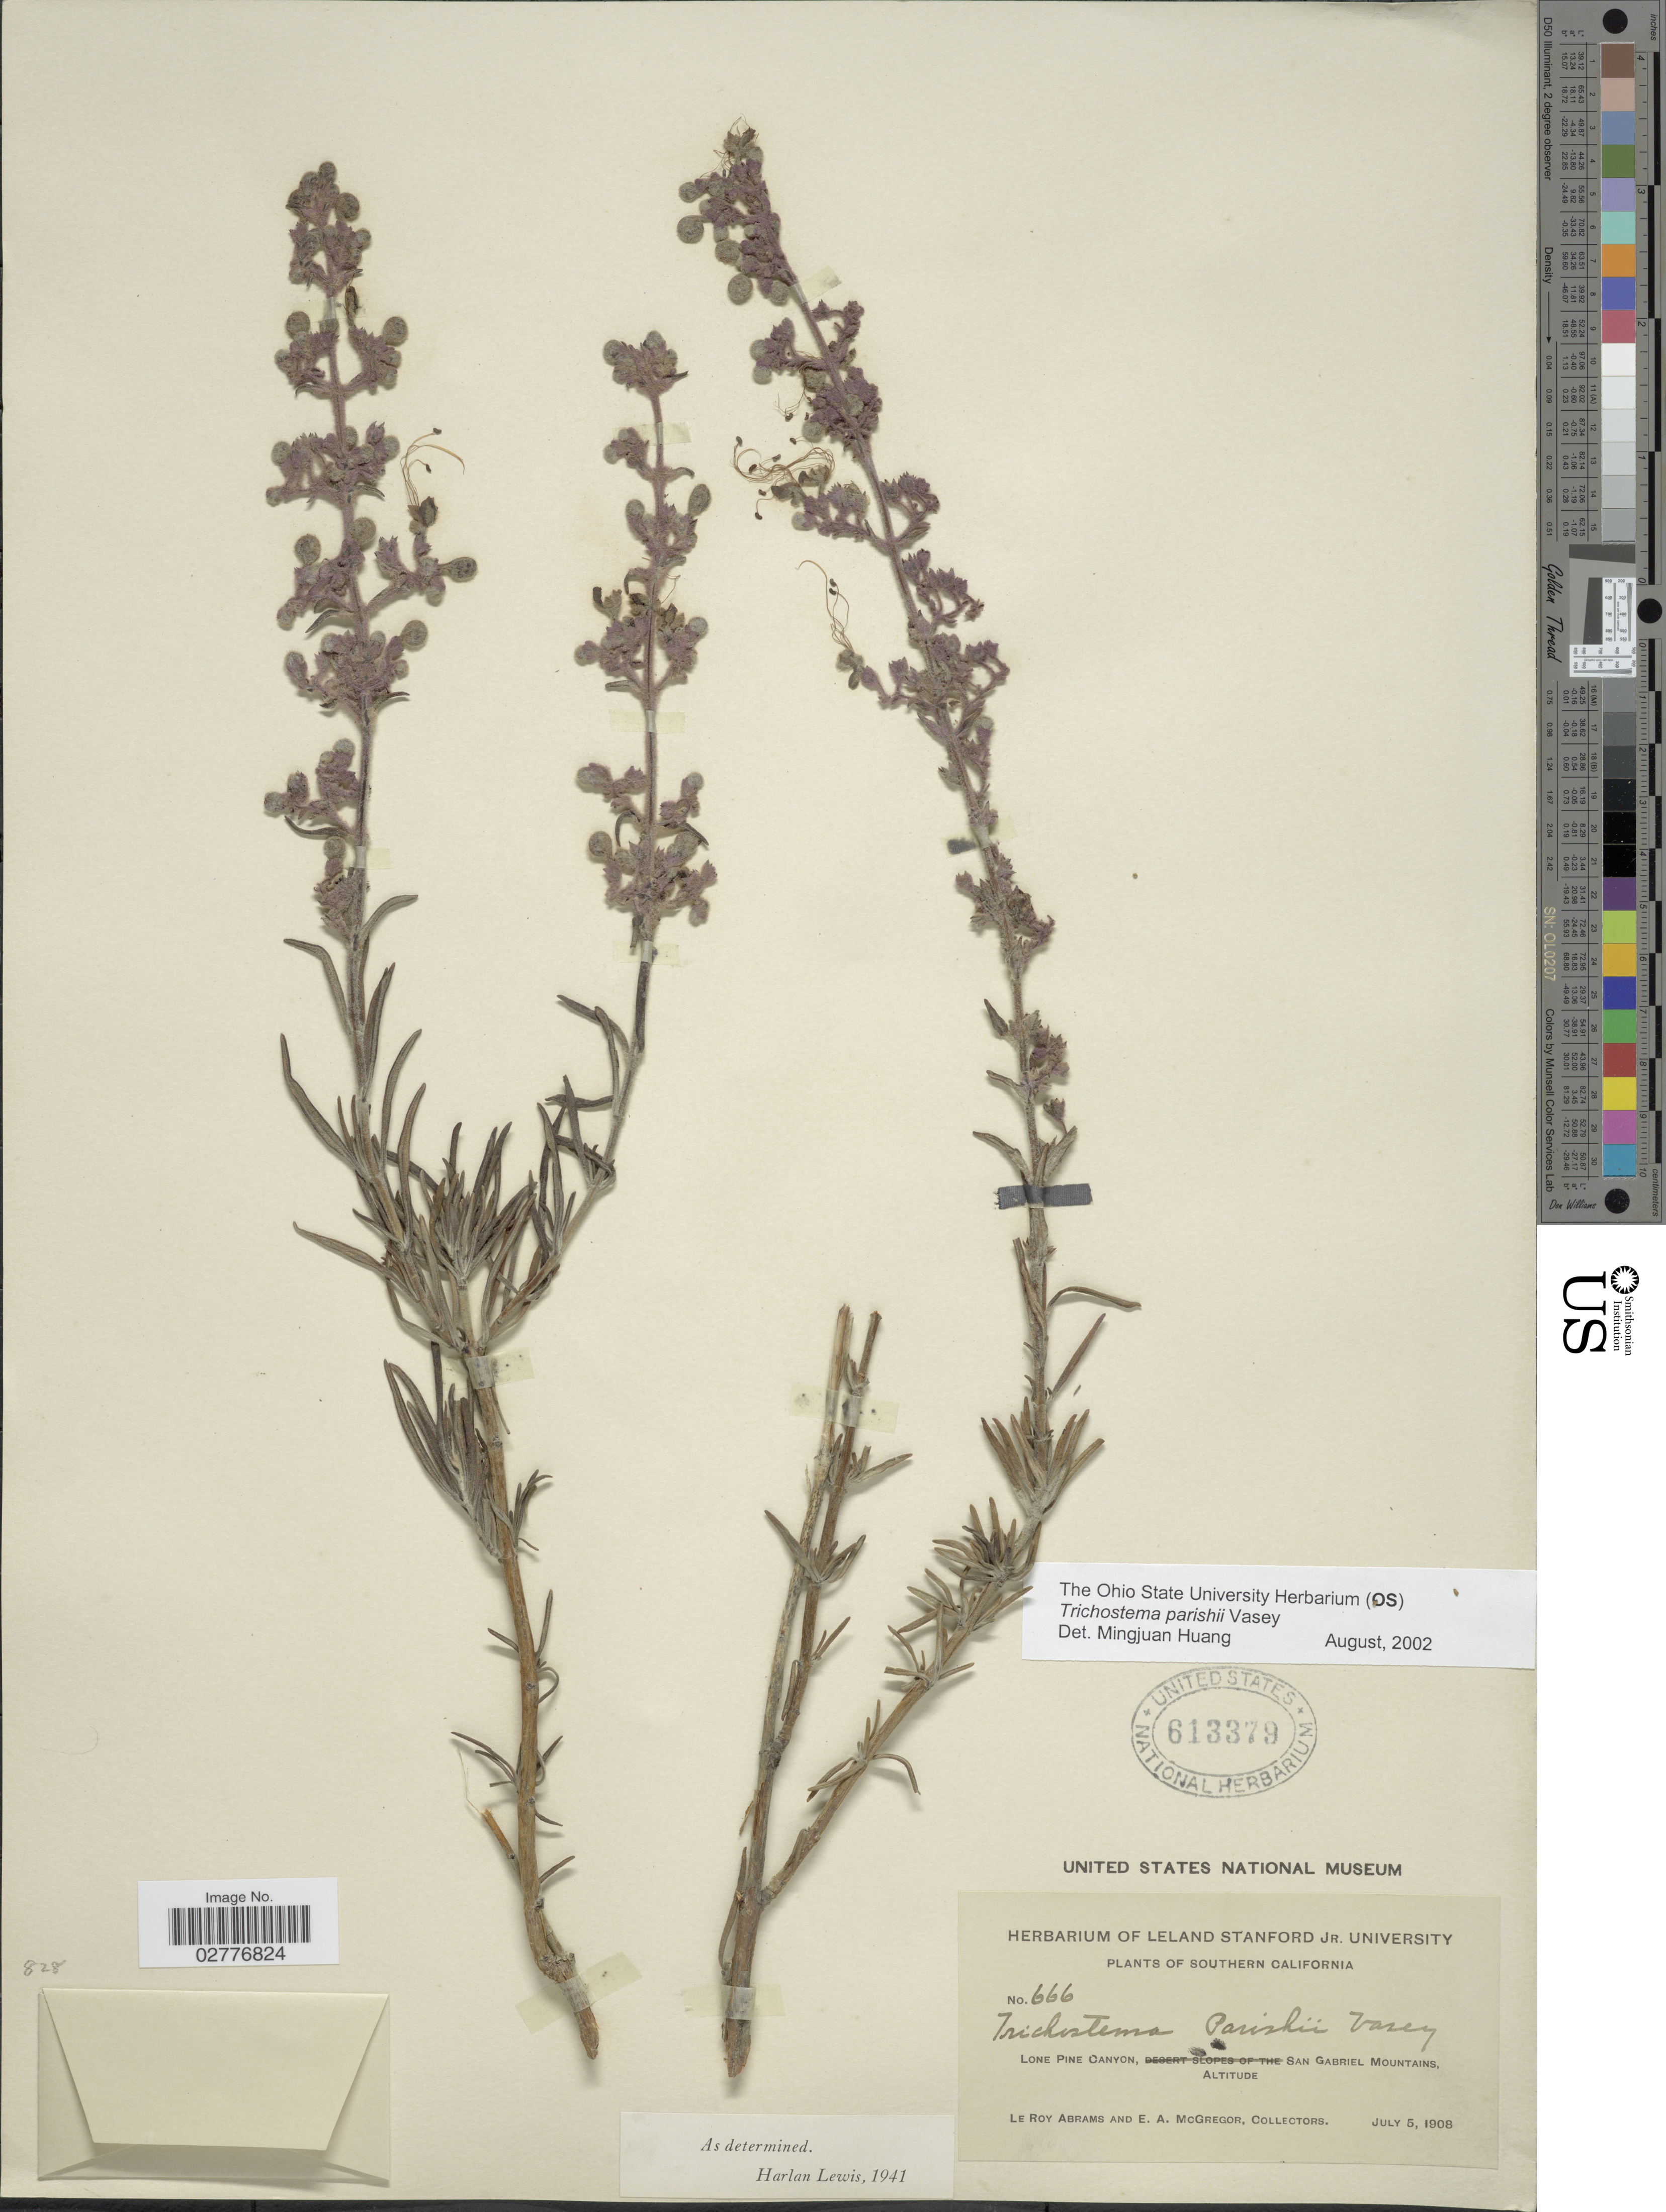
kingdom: Plantae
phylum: Tracheophyta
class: Magnoliopsida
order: Lamiales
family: Lamiaceae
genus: Trichostema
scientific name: Trichostema parishii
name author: Vasey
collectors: L. Abrams & E. A. McGregor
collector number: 666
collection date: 1908-07-05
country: United States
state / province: California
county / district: Los Angeles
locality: Southern California. Lone Pine Canyon, San Gabriel Mountains.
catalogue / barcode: US 613379